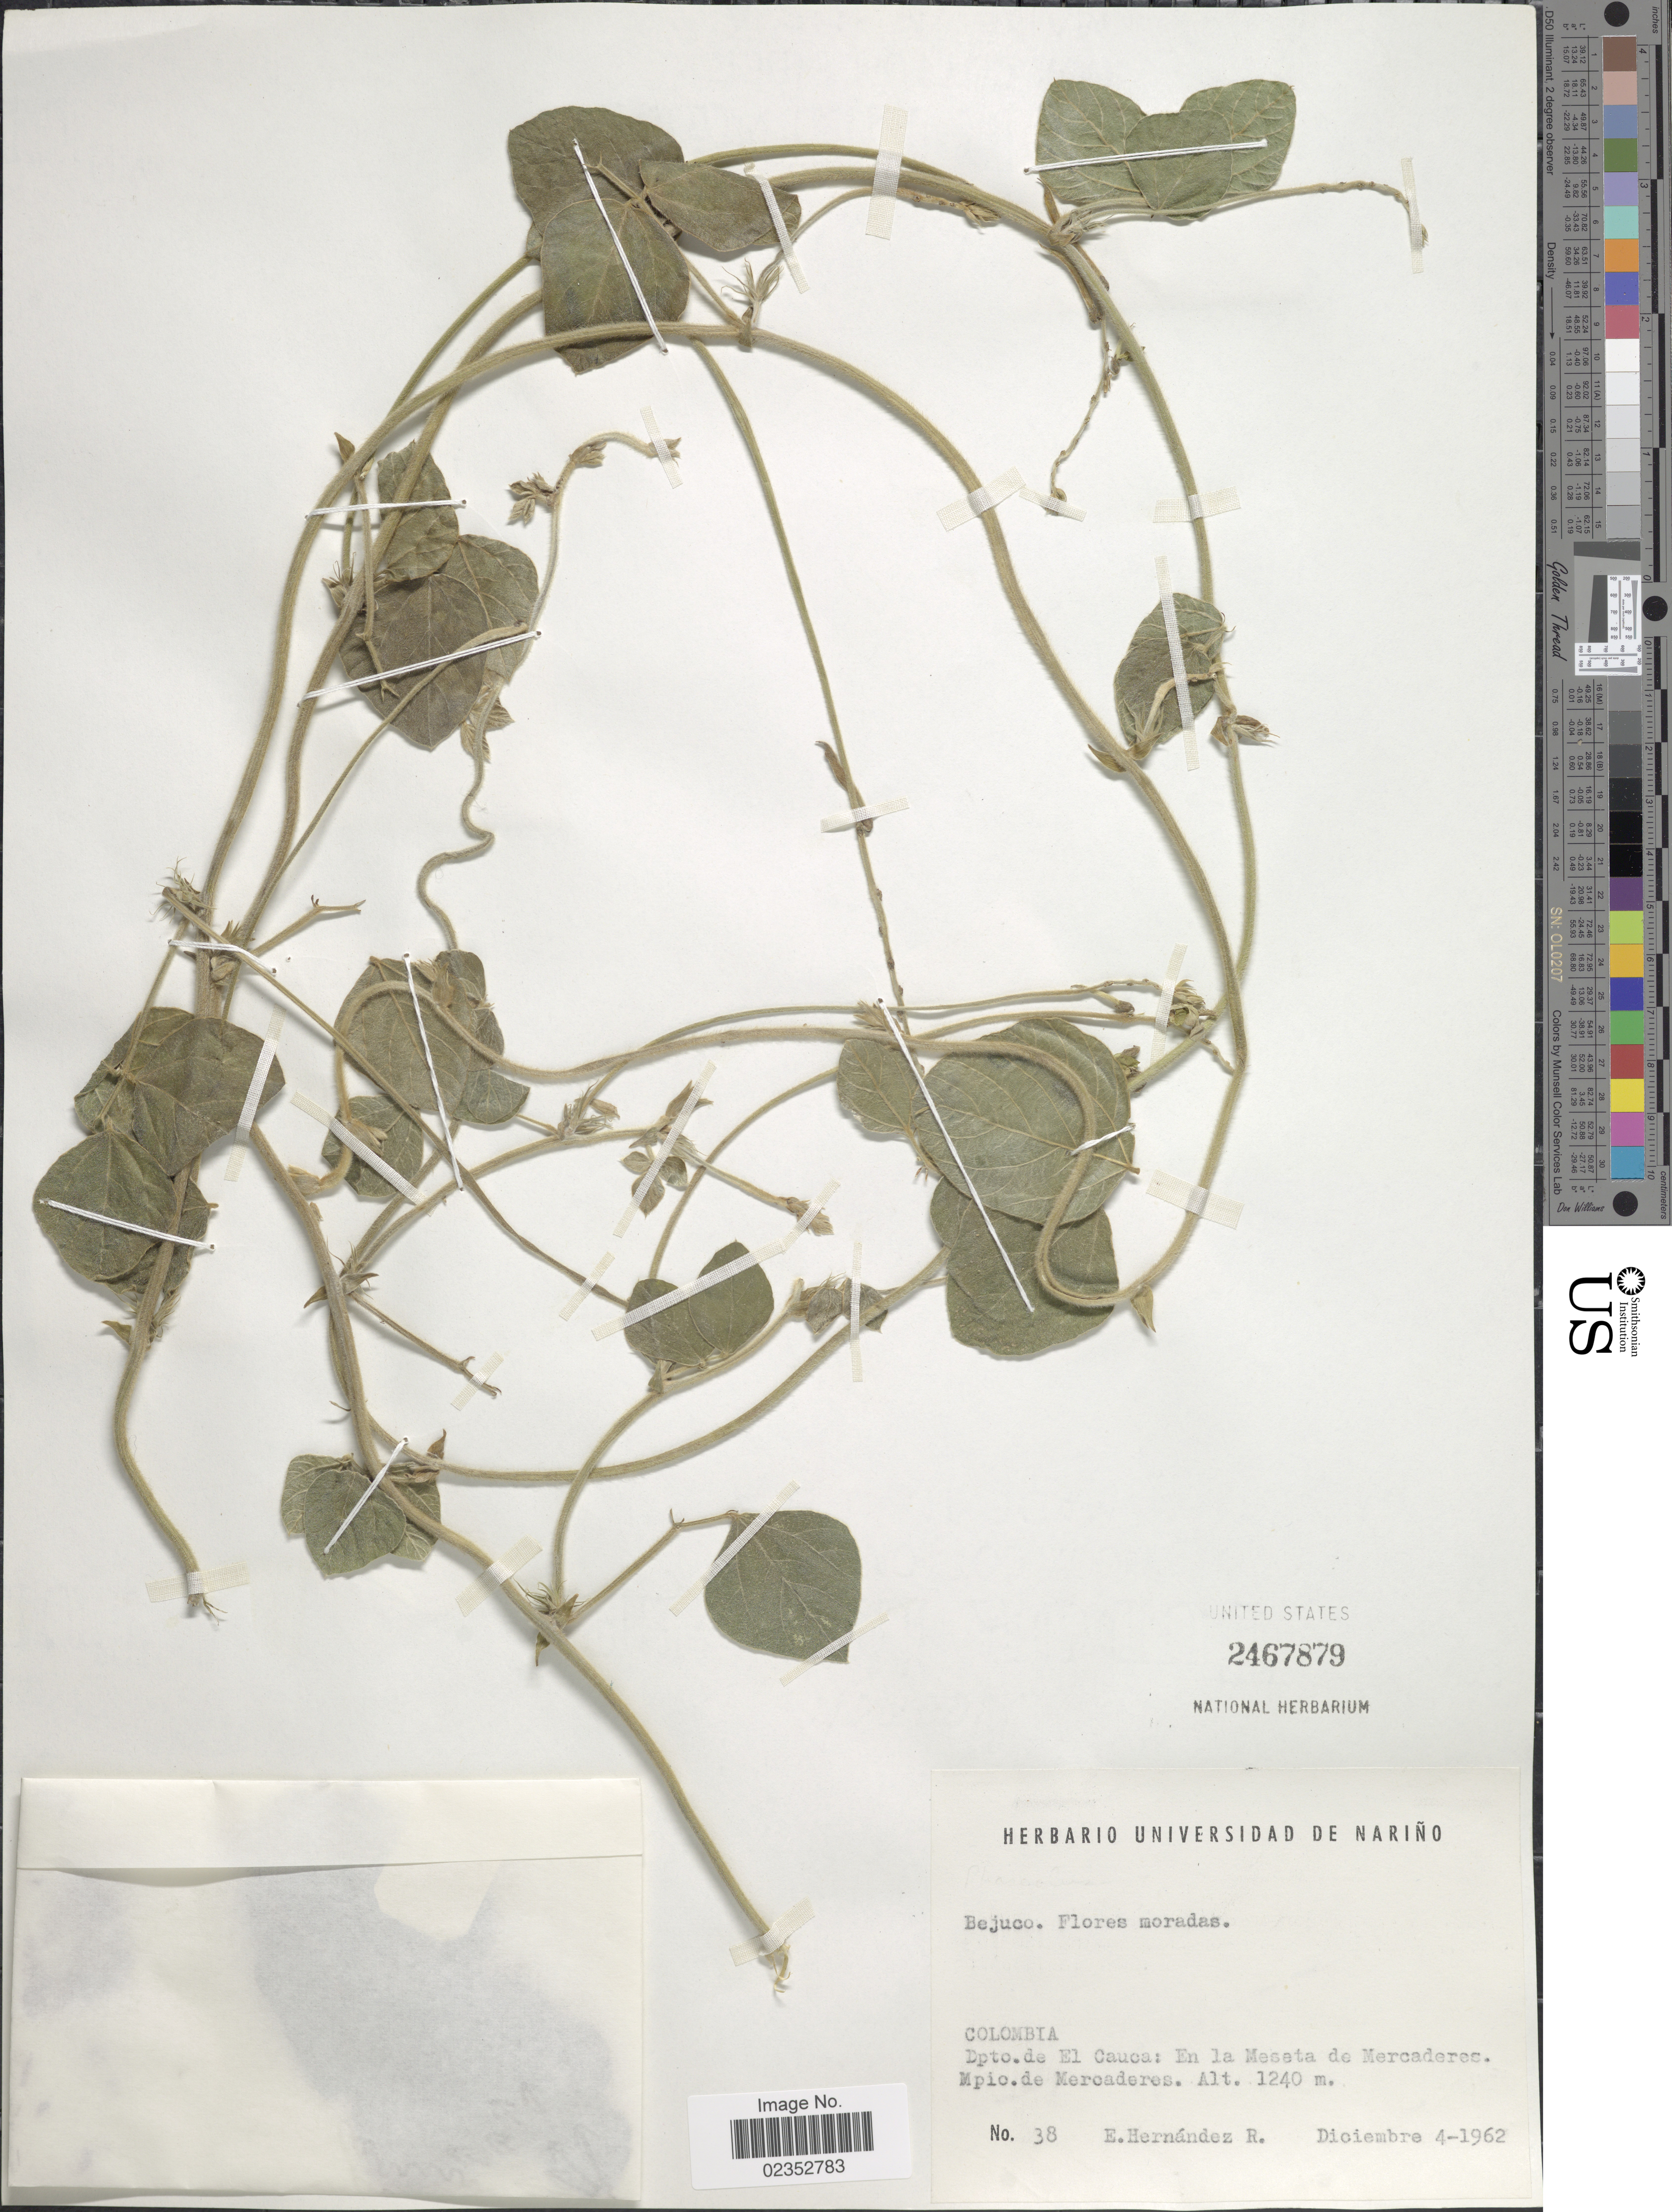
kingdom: Plantae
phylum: Tracheophyta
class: Magnoliopsida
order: Fabales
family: Fabaceae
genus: Macroptilium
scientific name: Macroptilium erythroloma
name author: (Mart. ex Benth.) Urb.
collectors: E. Hernández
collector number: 38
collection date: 1962-12-04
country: Colombia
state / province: Cauca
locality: Dpto. El Cauca: En la Meseta de Mercaderes, Mpio de Mercaderes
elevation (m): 1240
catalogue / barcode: US 2467879